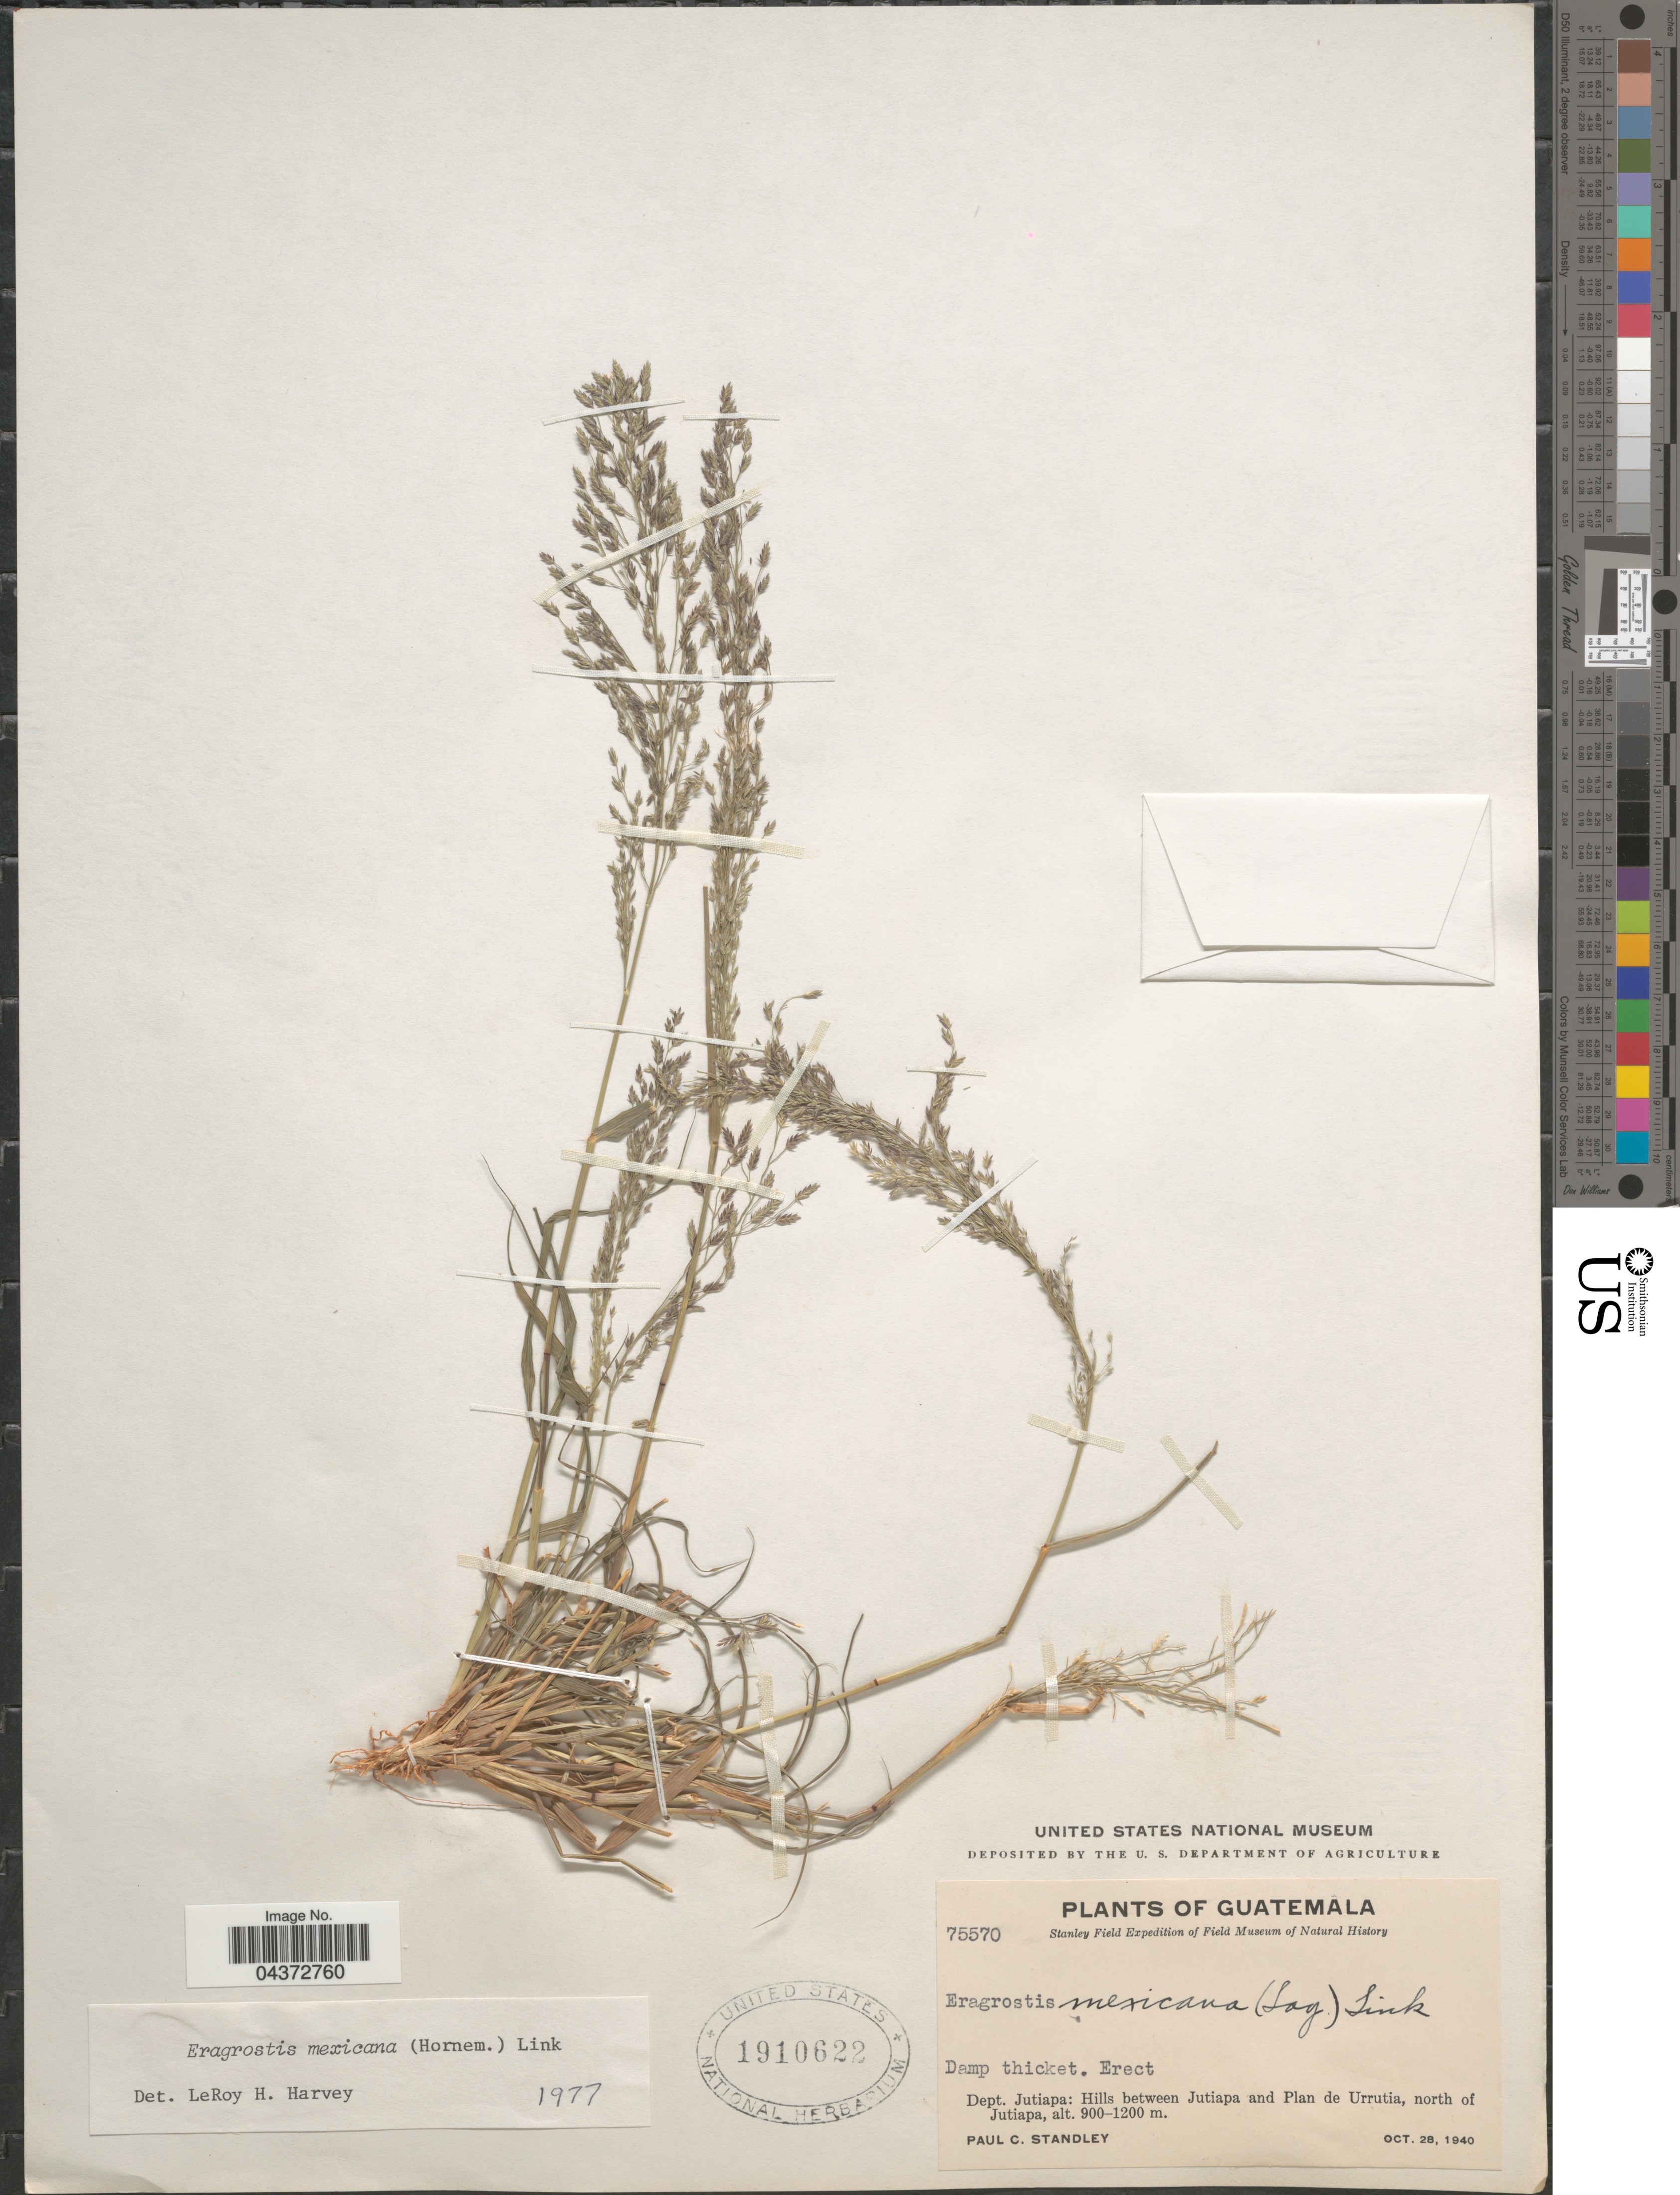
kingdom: Plantae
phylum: Tracheophyta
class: Liliopsida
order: Poales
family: Poaceae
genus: Eragrostis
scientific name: Eragrostis mexicana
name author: (Hornem.) Link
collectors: P. C. Standley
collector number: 75570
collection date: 1940-10-28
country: Guatemala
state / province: Jutiapa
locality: Stanley Field Expedition. Dept. Jutiapa: Hills between Jutiapa and Plan de Urrutia, north of Jutiapa.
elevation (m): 900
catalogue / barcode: US 1910622